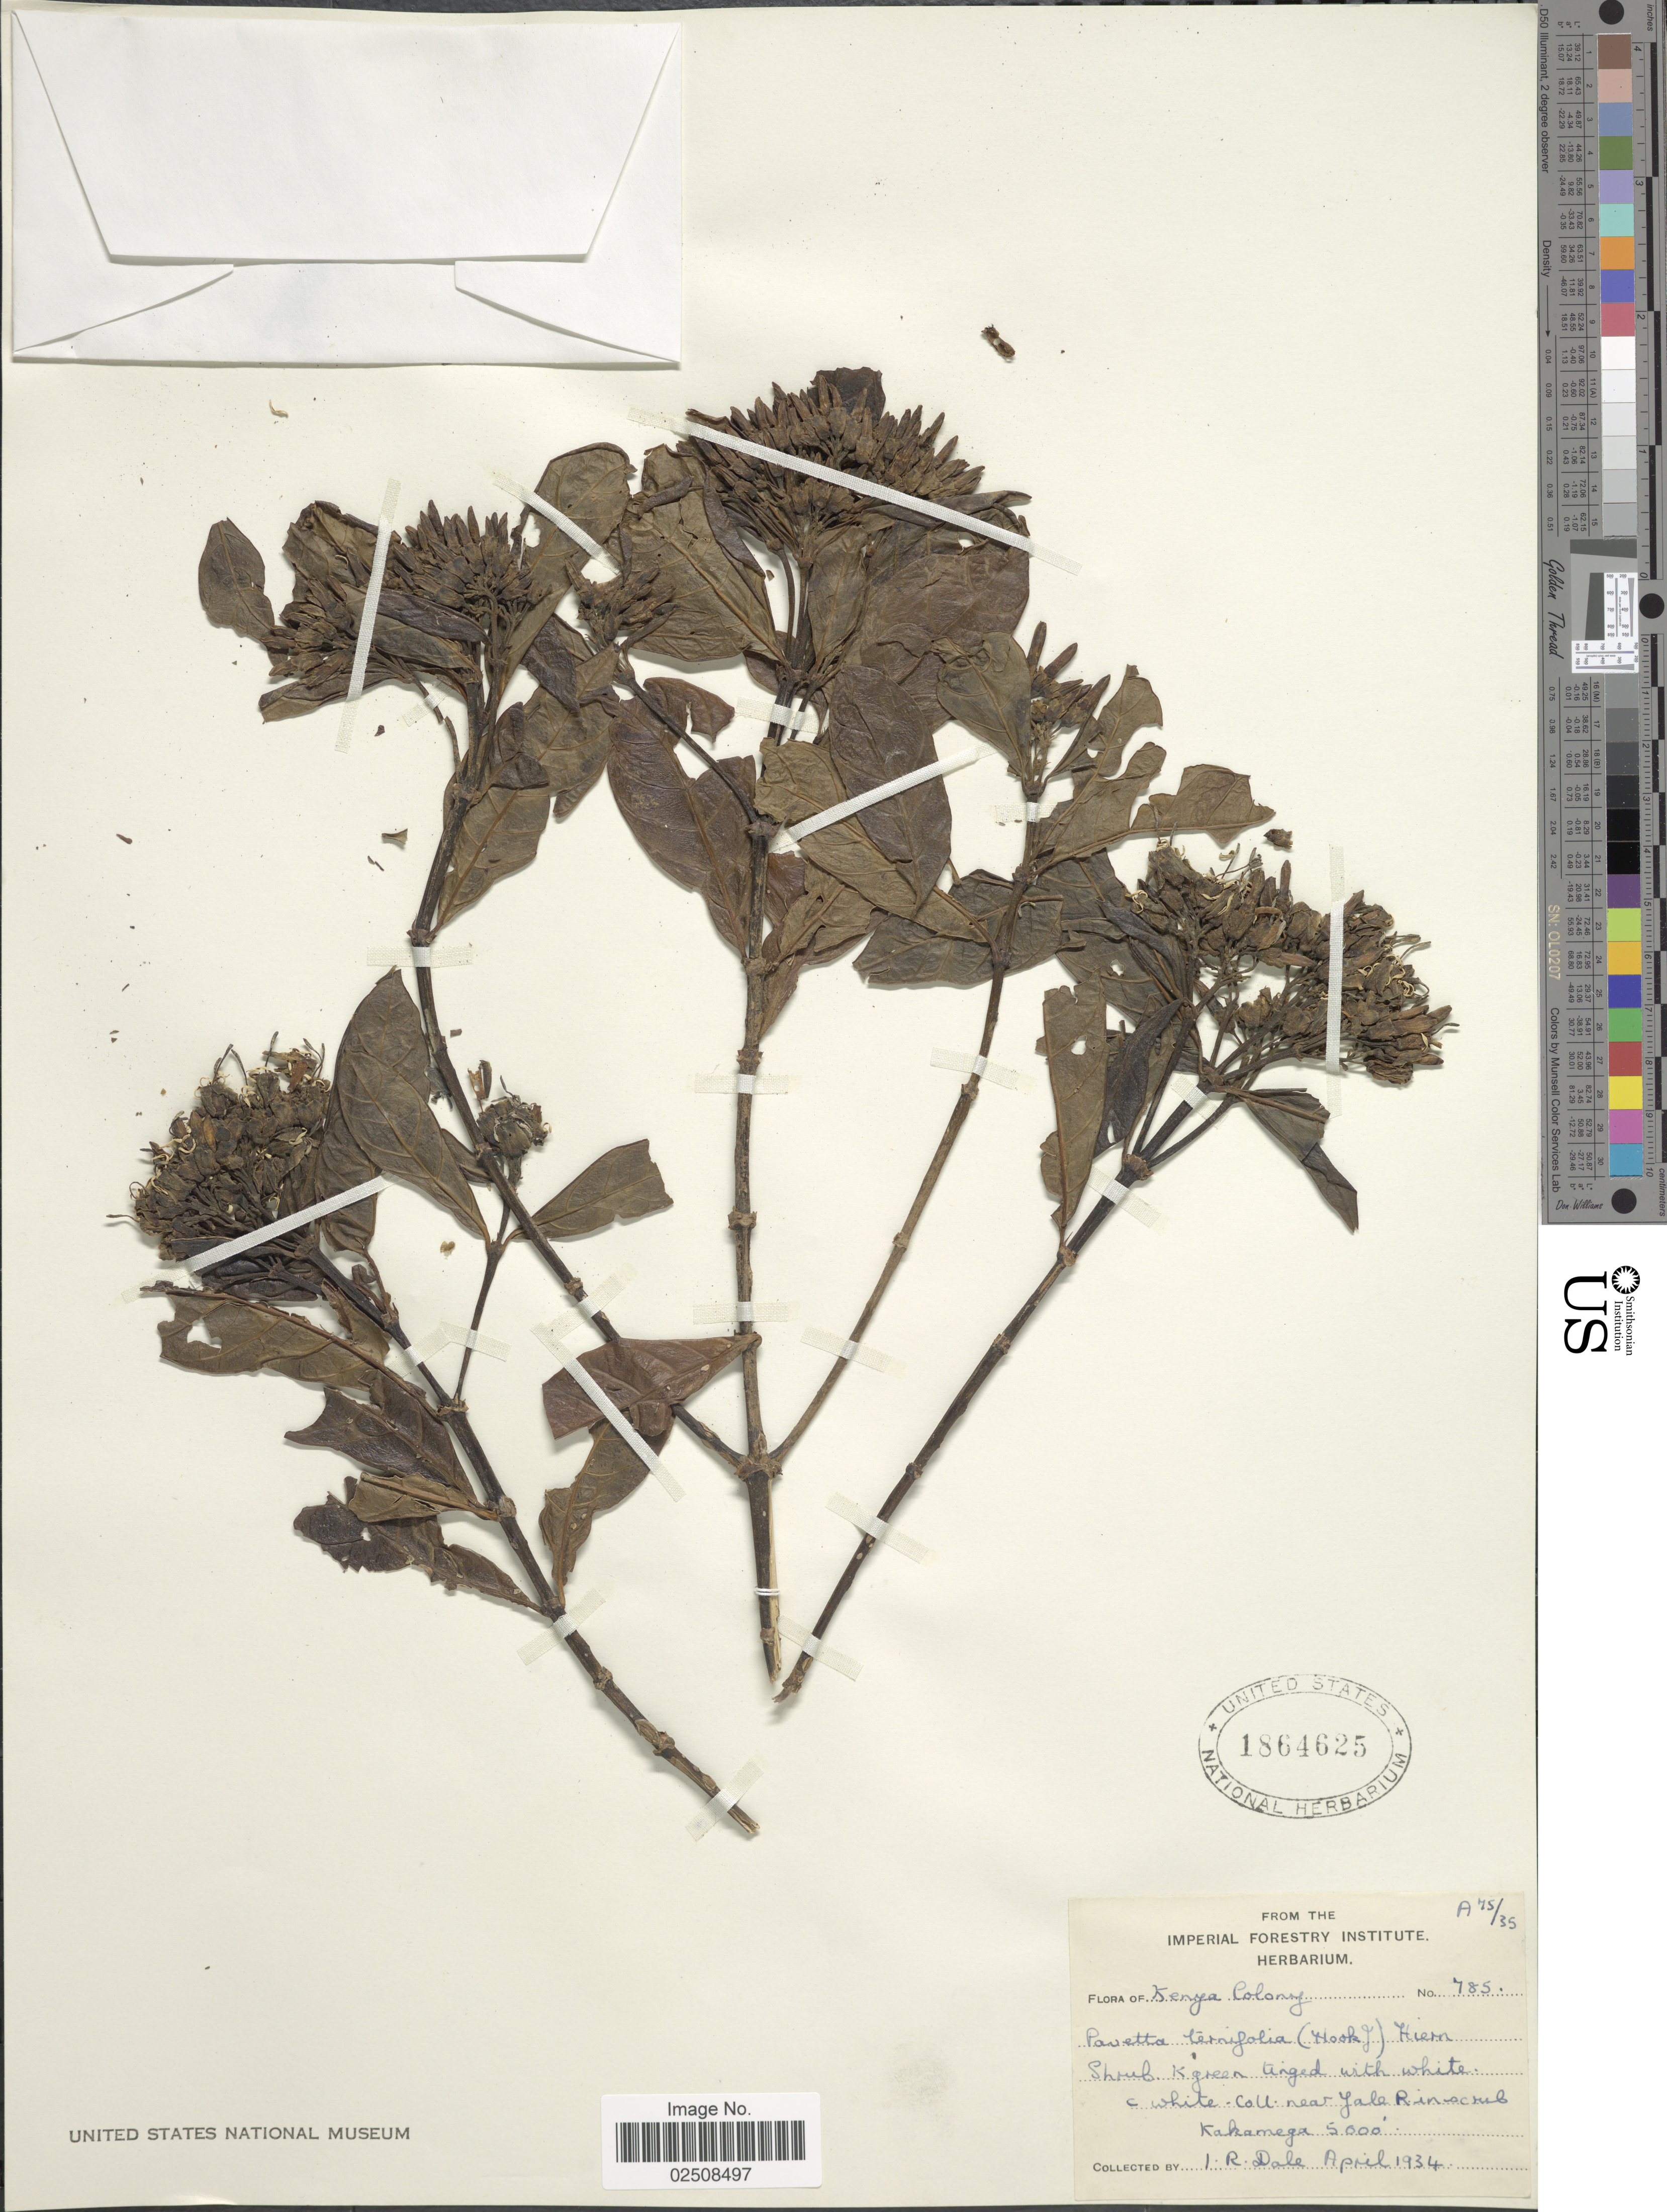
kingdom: Plantae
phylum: Tracheophyta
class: Magnoliopsida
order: Gentianales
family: Rubiaceae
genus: Pavetta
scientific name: Pavetta ternifolia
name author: Hook. f. ex Oliv.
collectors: I. Dale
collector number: A75/35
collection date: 1934-04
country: Kenya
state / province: Kakamega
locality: Kenya Colony. Coll. near Yale Rinscrub Kakamega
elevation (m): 1524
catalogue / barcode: US 1864625